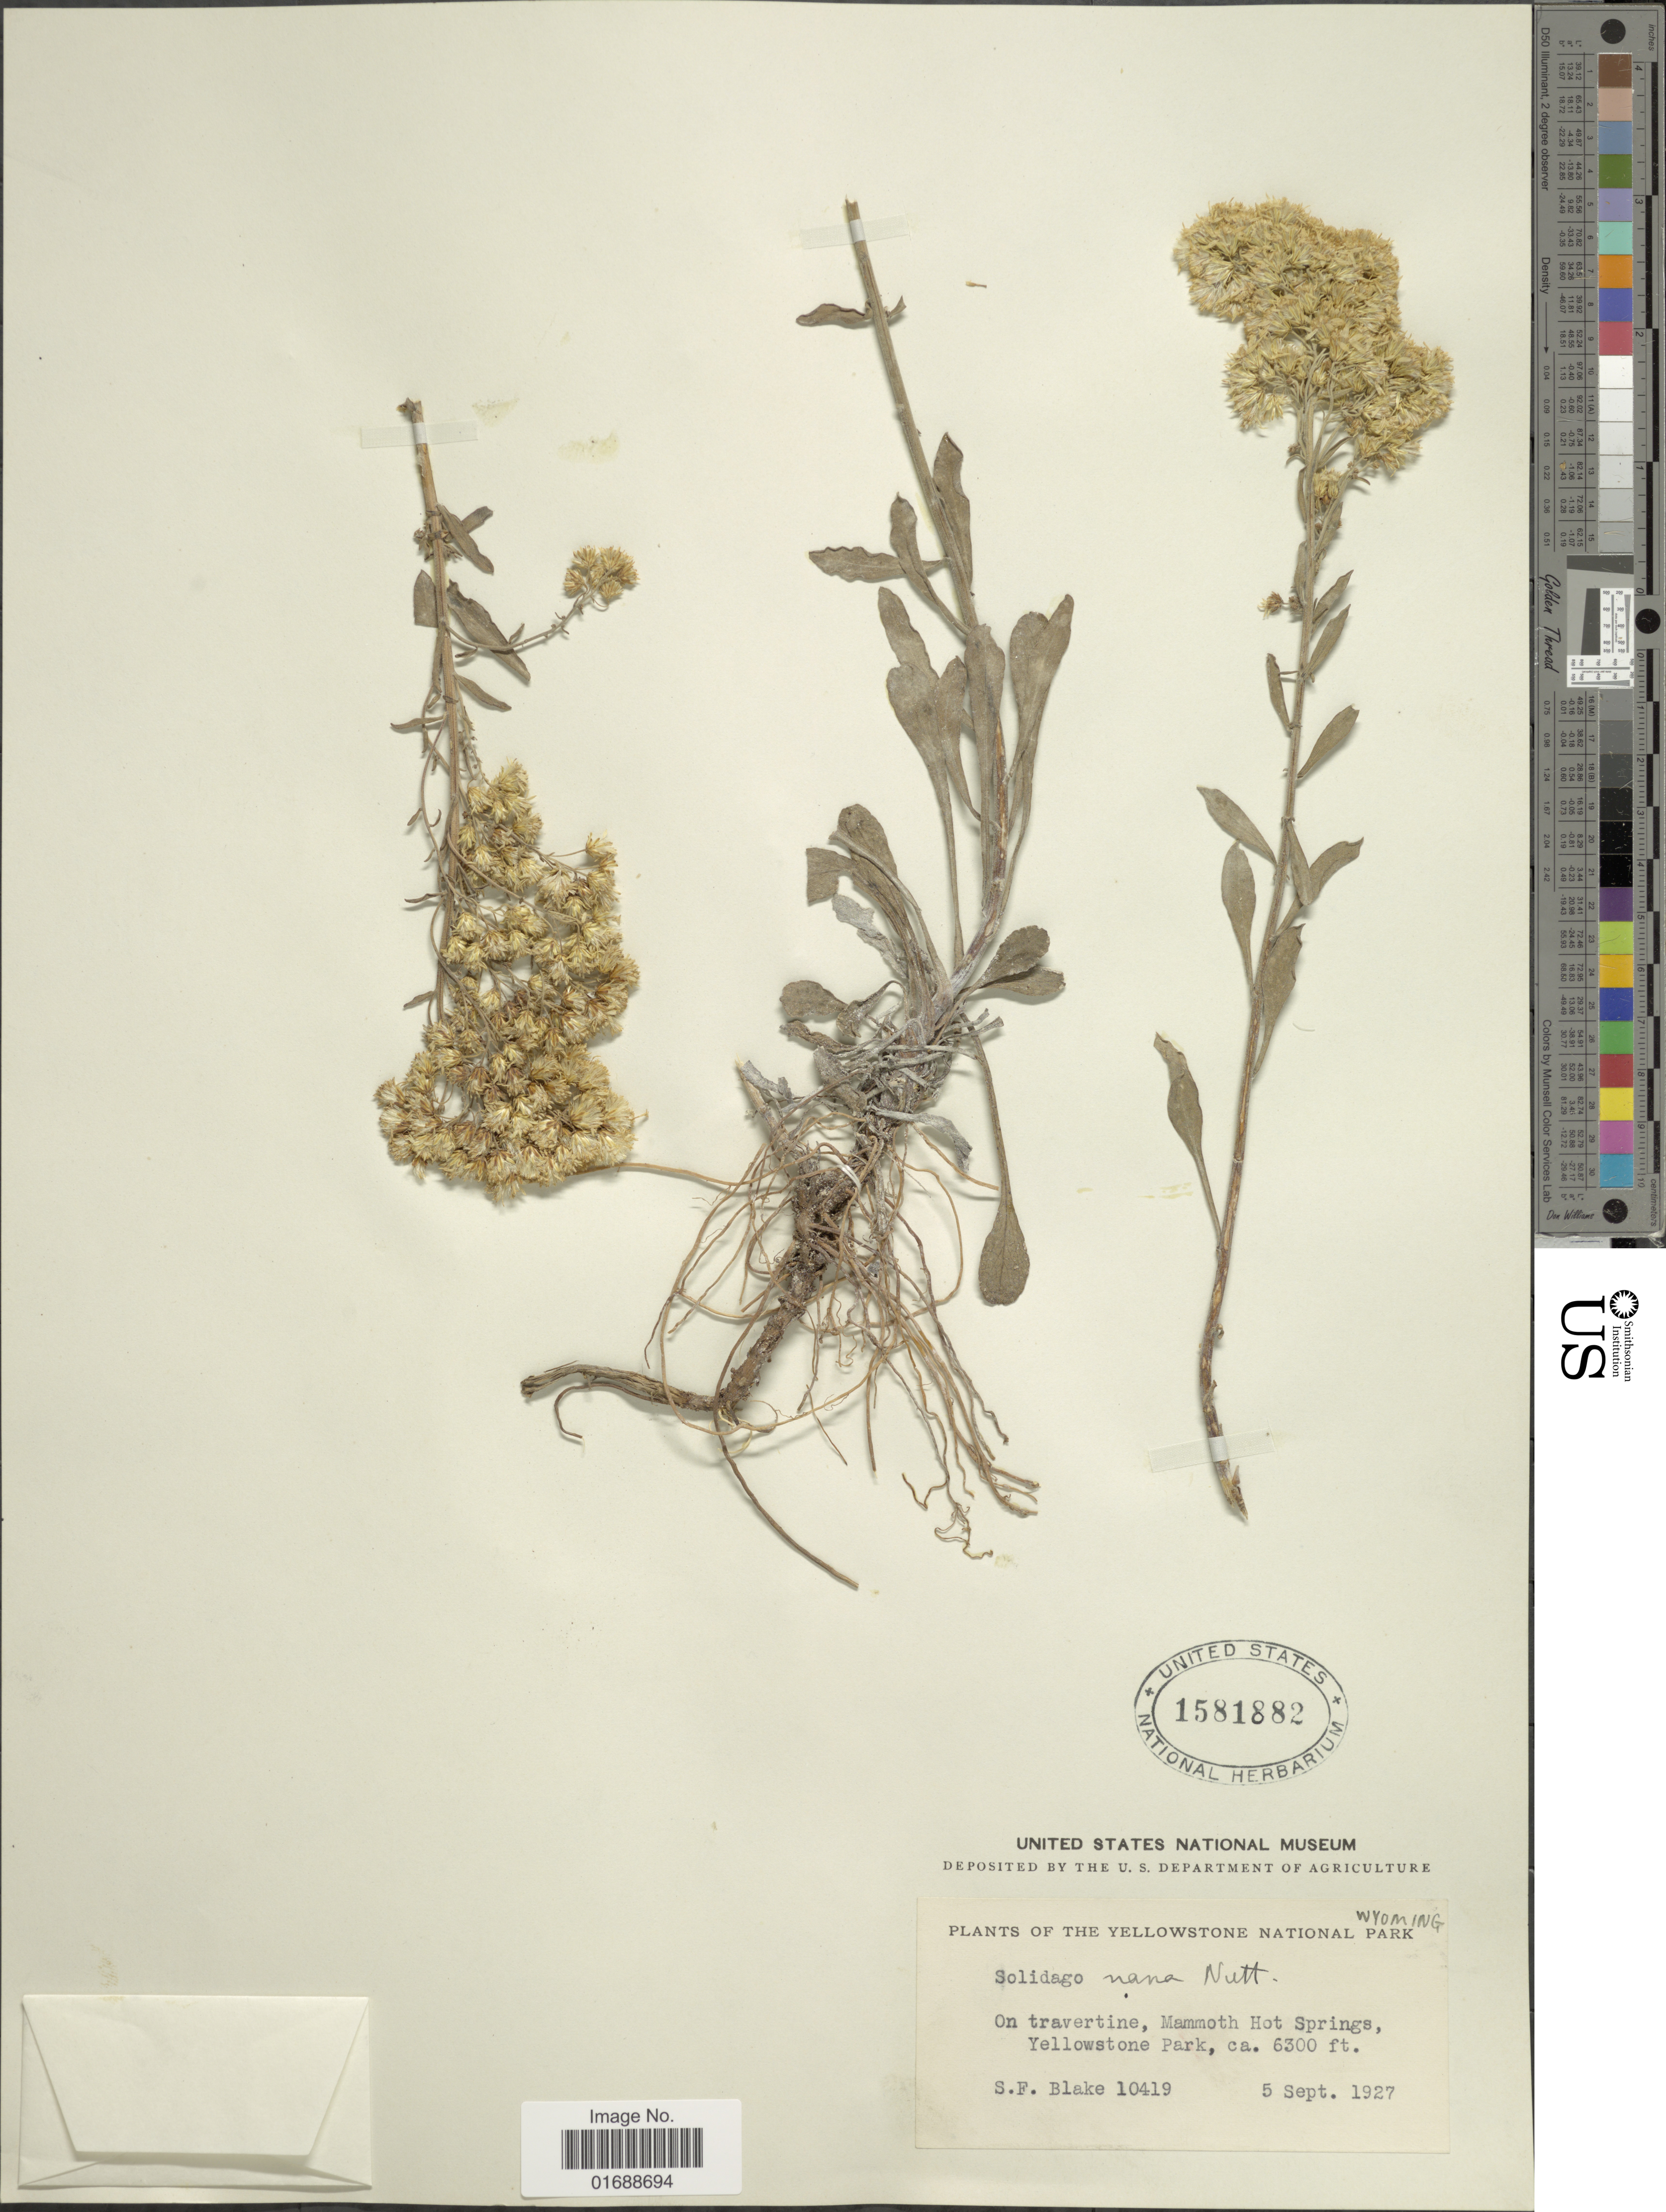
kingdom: Plantae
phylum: Tracheophyta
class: Magnoliopsida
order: Asterales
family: Asteraceae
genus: Solidago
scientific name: Solidago nana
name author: Nutt.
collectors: S. Blake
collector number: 10419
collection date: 1927-09-05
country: United States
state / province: Wyoming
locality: The Yellowstone National Park, On travertine, Mammoth Hot Springs, Yellowstone Park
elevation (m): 1920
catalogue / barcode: US 1581882